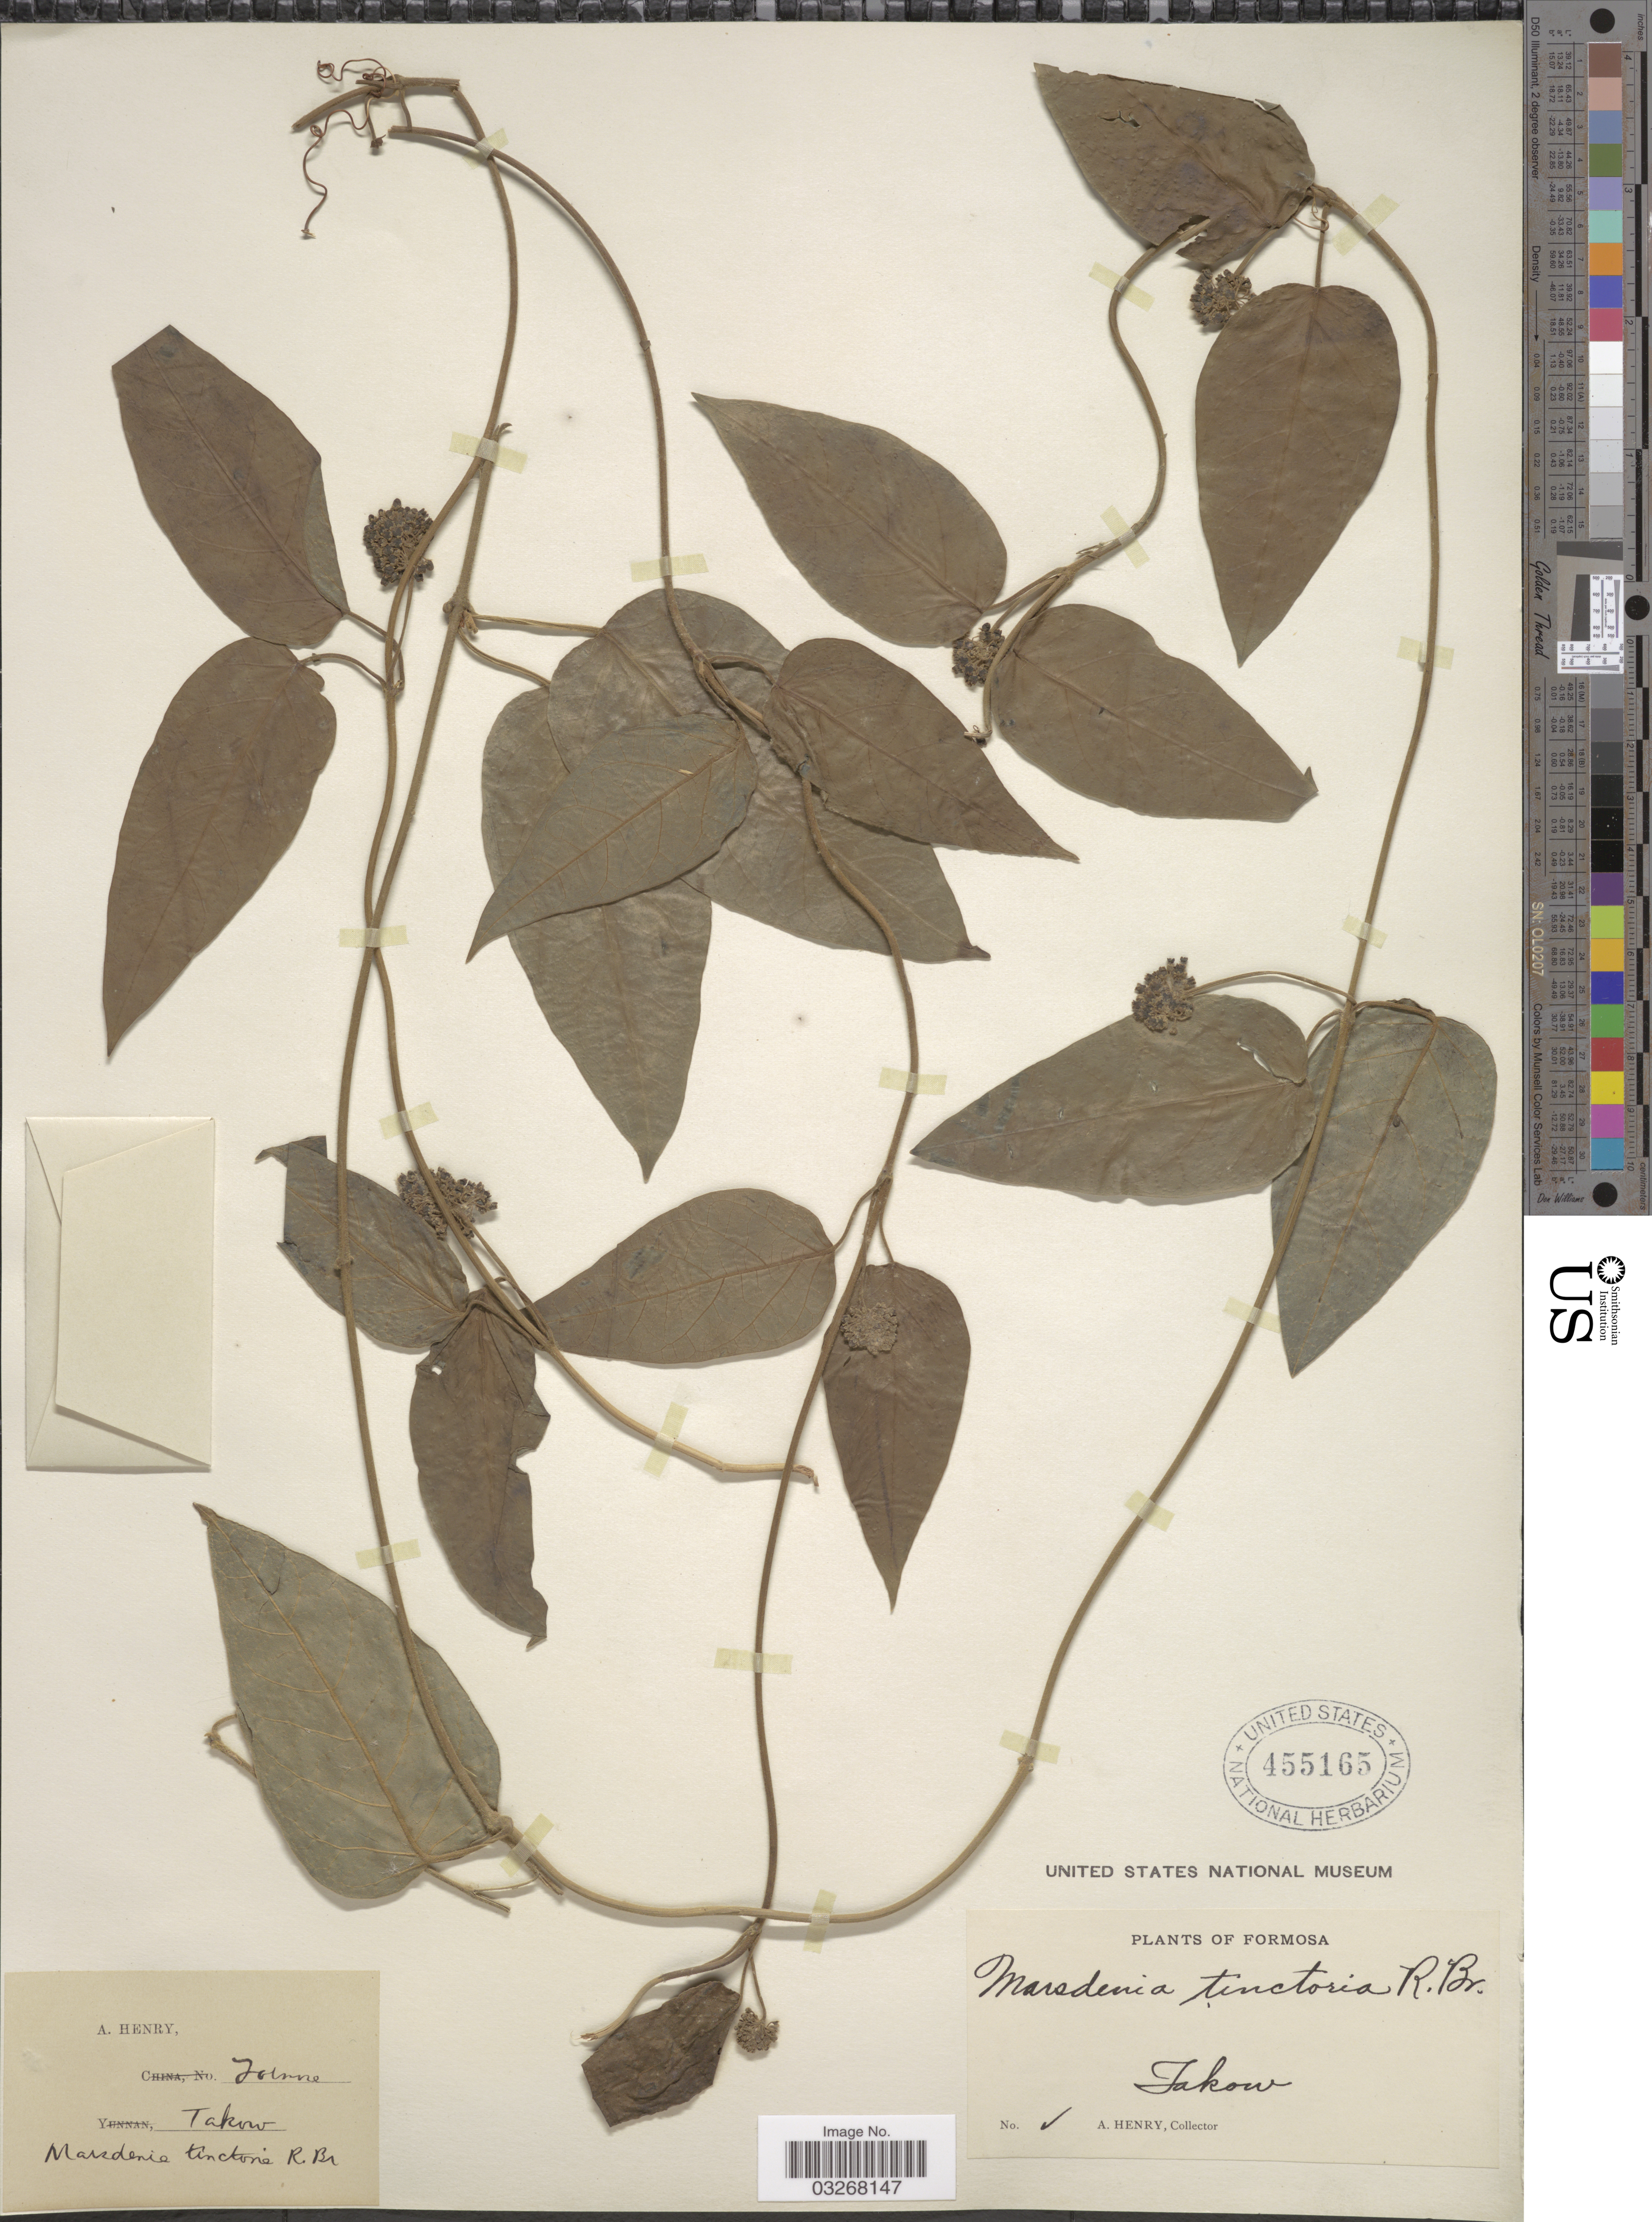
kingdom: Plantae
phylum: Tracheophyta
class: Magnoliopsida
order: Gentianales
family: Apocynaceae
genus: Marsdenia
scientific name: Marsdenia tinctoria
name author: (Roxb.) R. Br.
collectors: A. Henry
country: Taiwan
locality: Formosa, Takow.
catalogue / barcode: US 455165